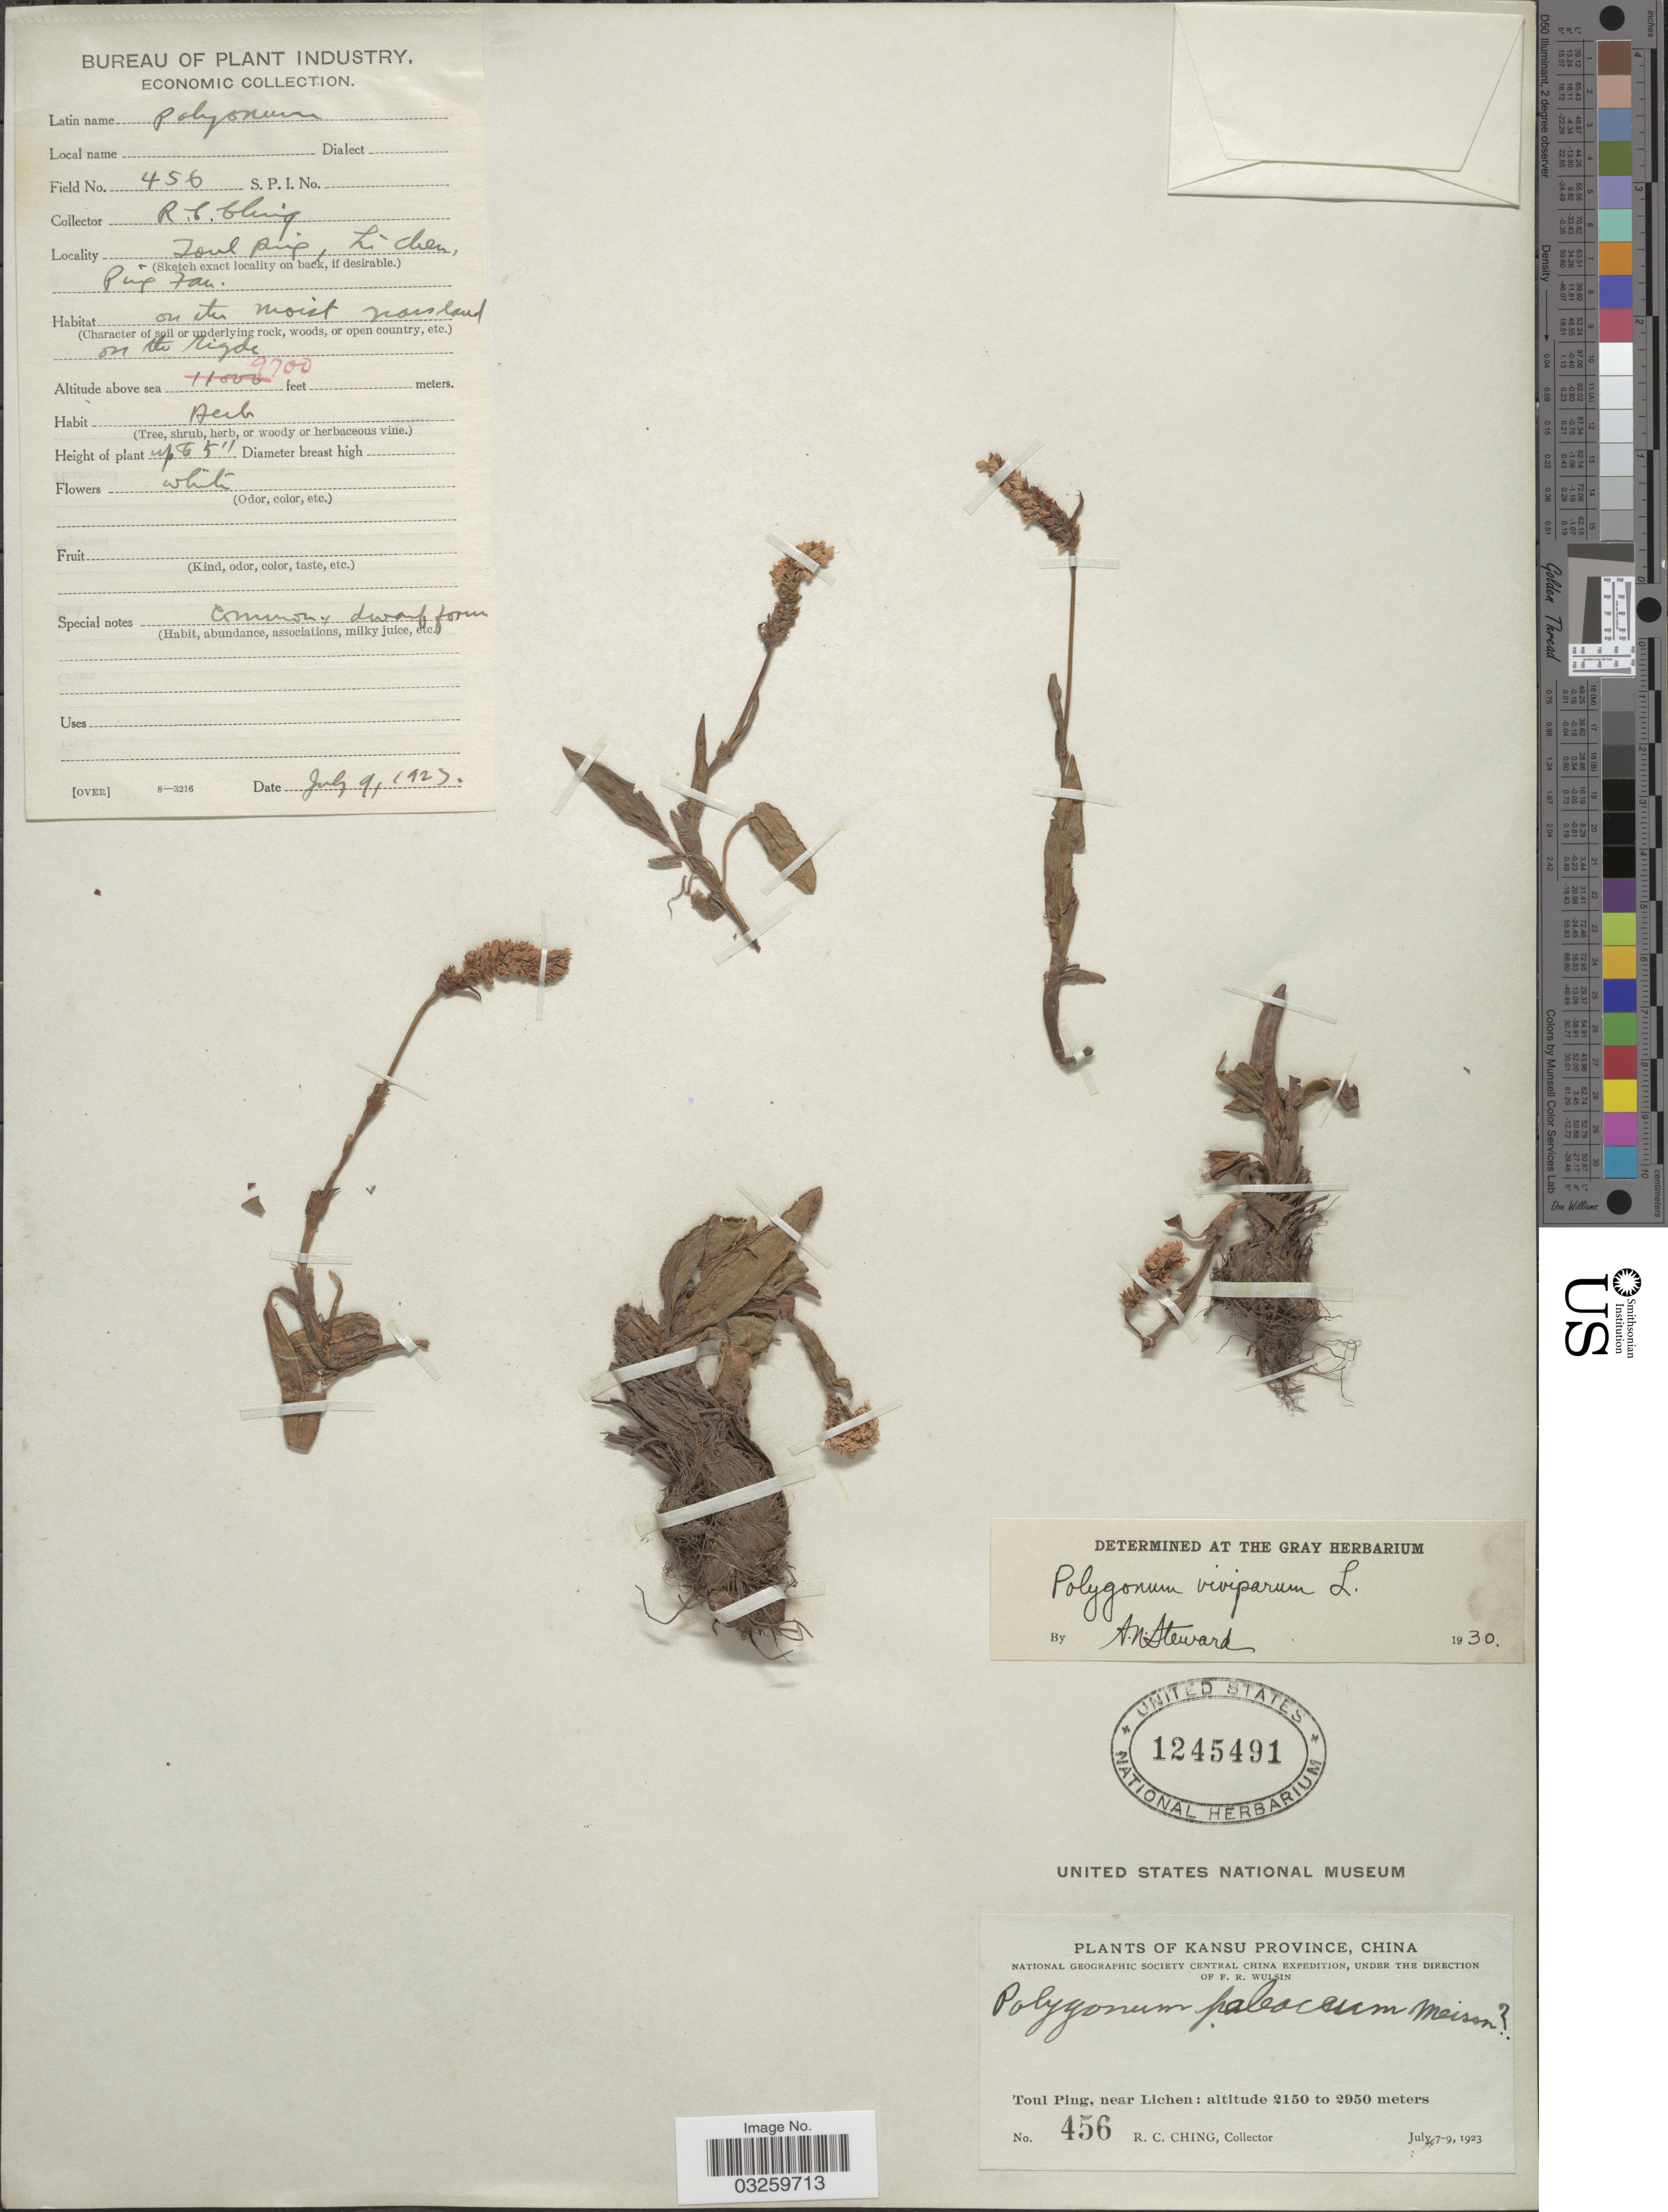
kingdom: Plantae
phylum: Tracheophyta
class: Magnoliopsida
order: Caryophyllales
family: Polygonaceae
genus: Bistorta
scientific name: Bistorta vivipara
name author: (L.) Delarbre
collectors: R. C. Ching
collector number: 456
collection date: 1923-07-09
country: China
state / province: Gansu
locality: Kansu Province. Toul Ping, near Lichen. Ping Fan.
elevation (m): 2957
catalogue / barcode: US 1245491